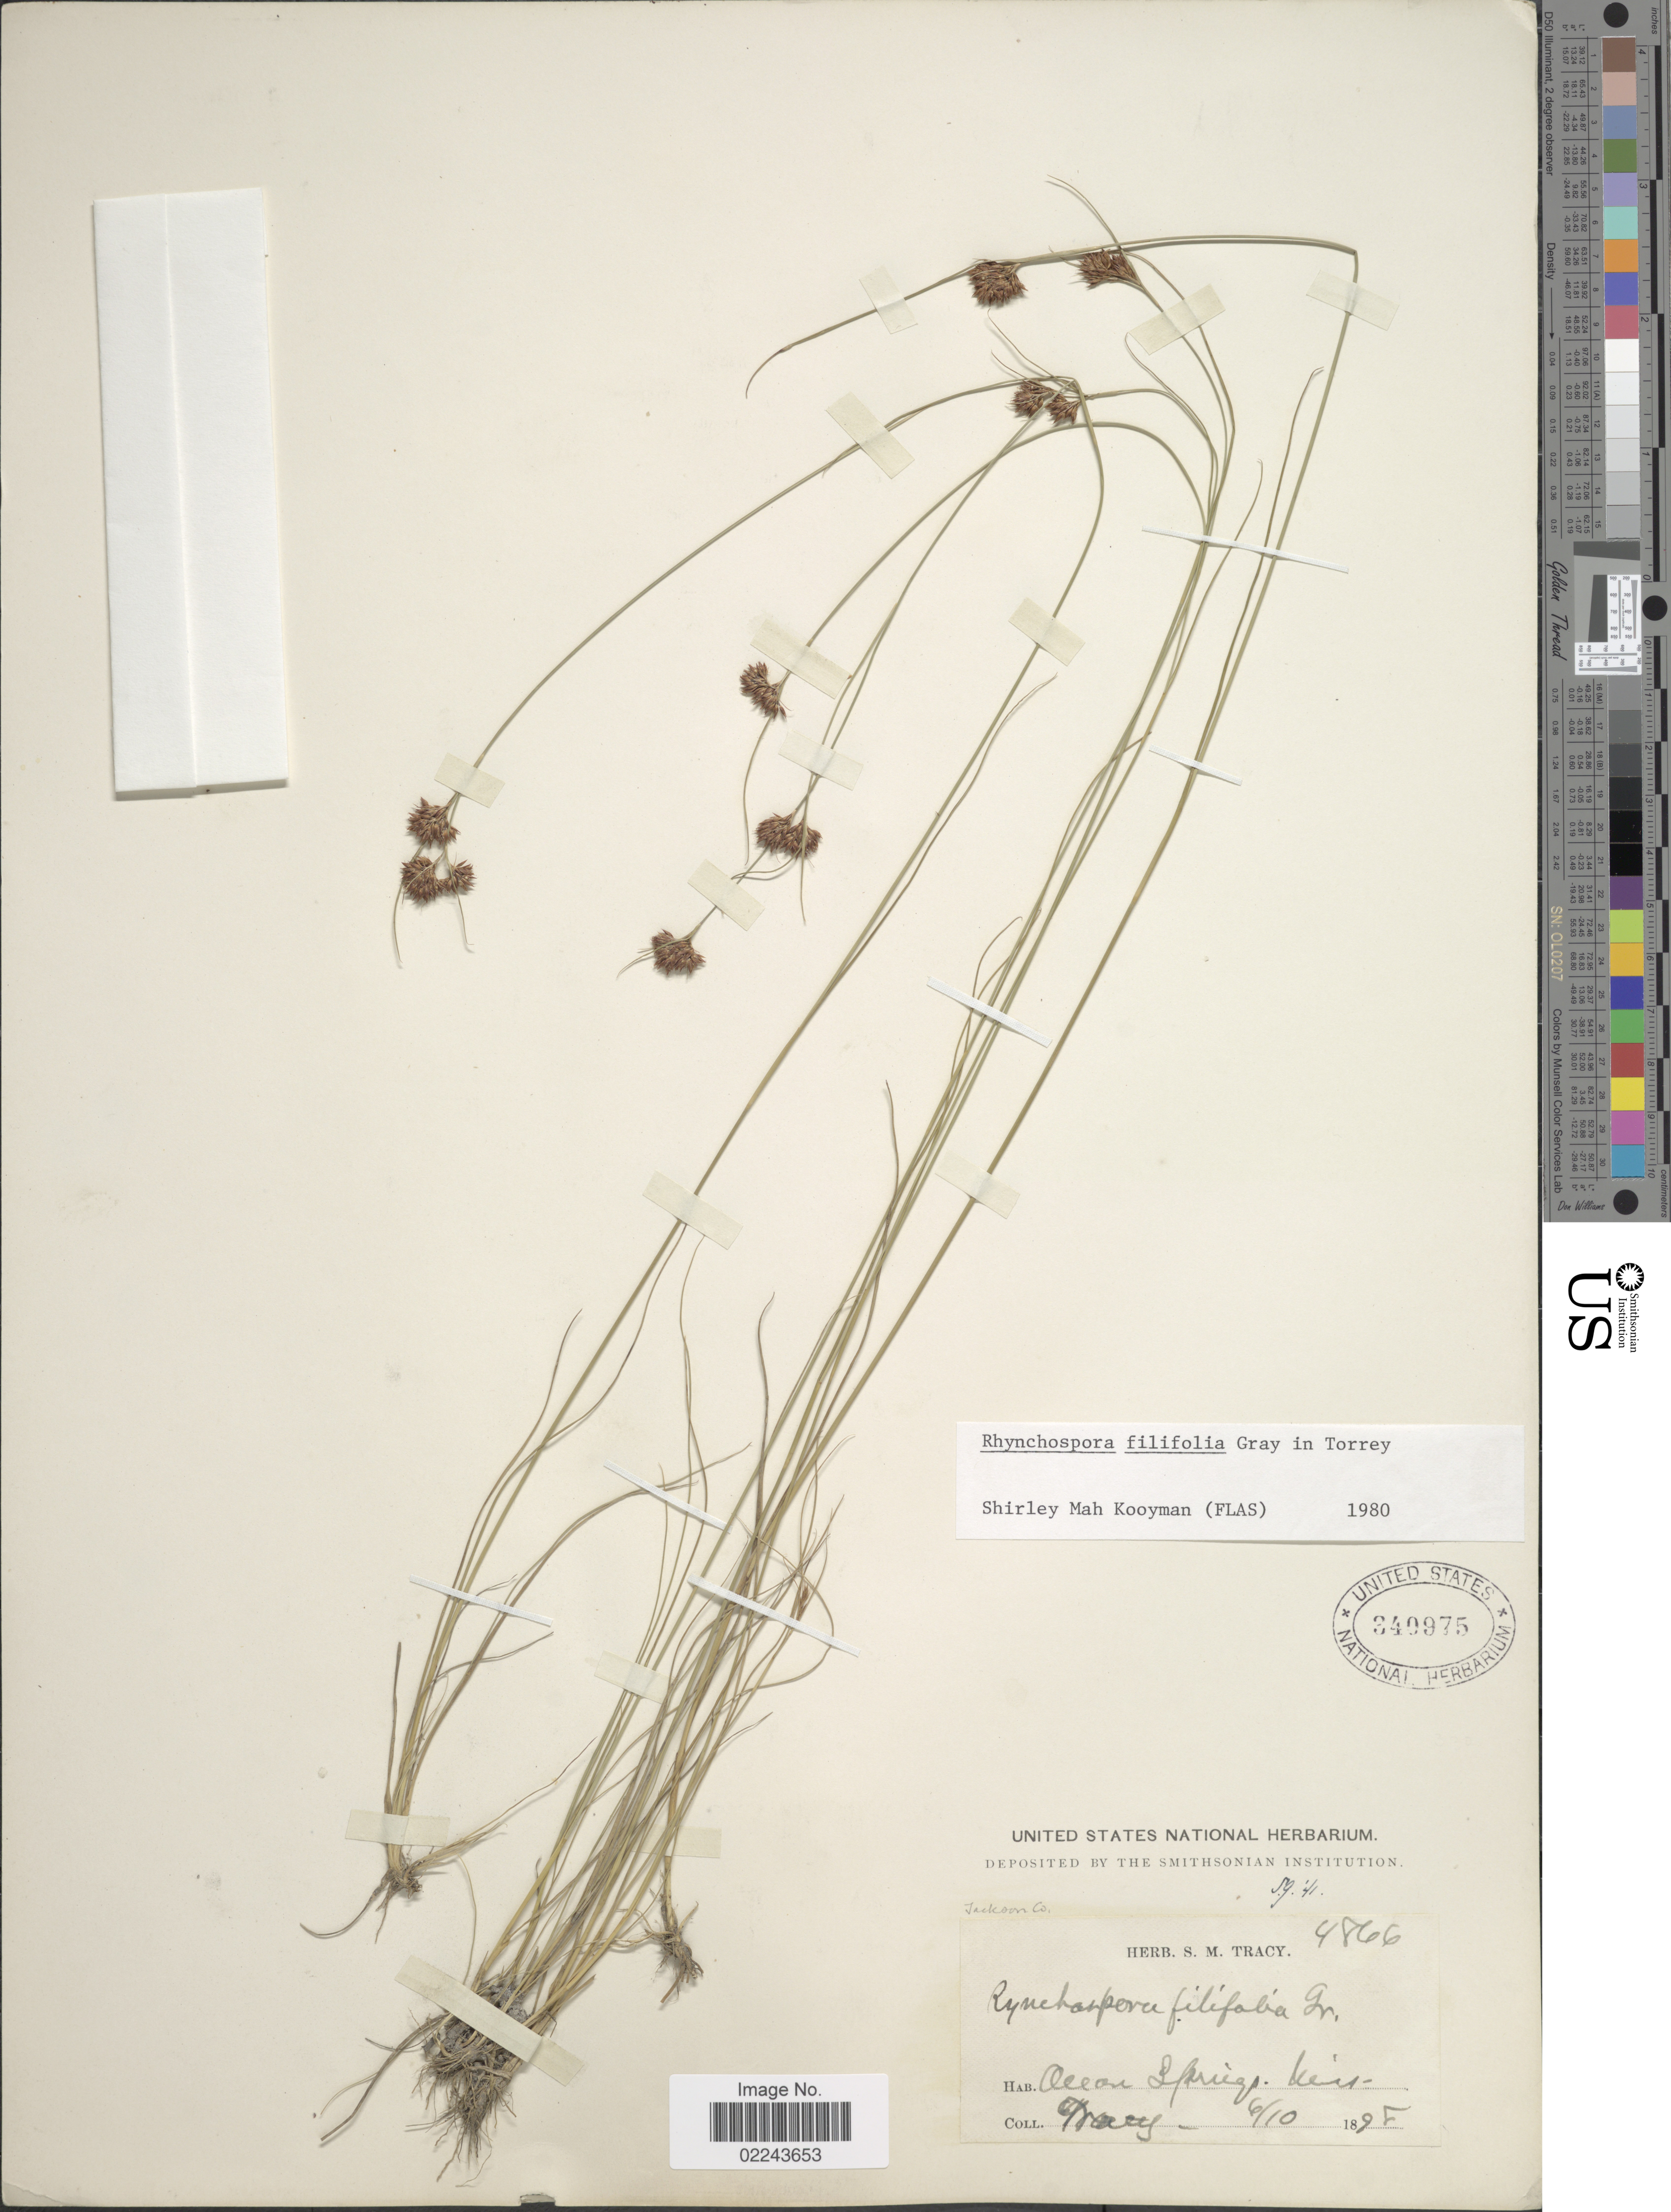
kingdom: Plantae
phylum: Tracheophyta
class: Liliopsida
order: Poales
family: Cyperaceae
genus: Rhynchospora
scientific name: Rhynchospora filifolia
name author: A. Gray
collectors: S. M. Tracy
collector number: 4866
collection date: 1898-06-10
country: United States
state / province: Mississippi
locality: Ocean Springs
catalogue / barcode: US 340975